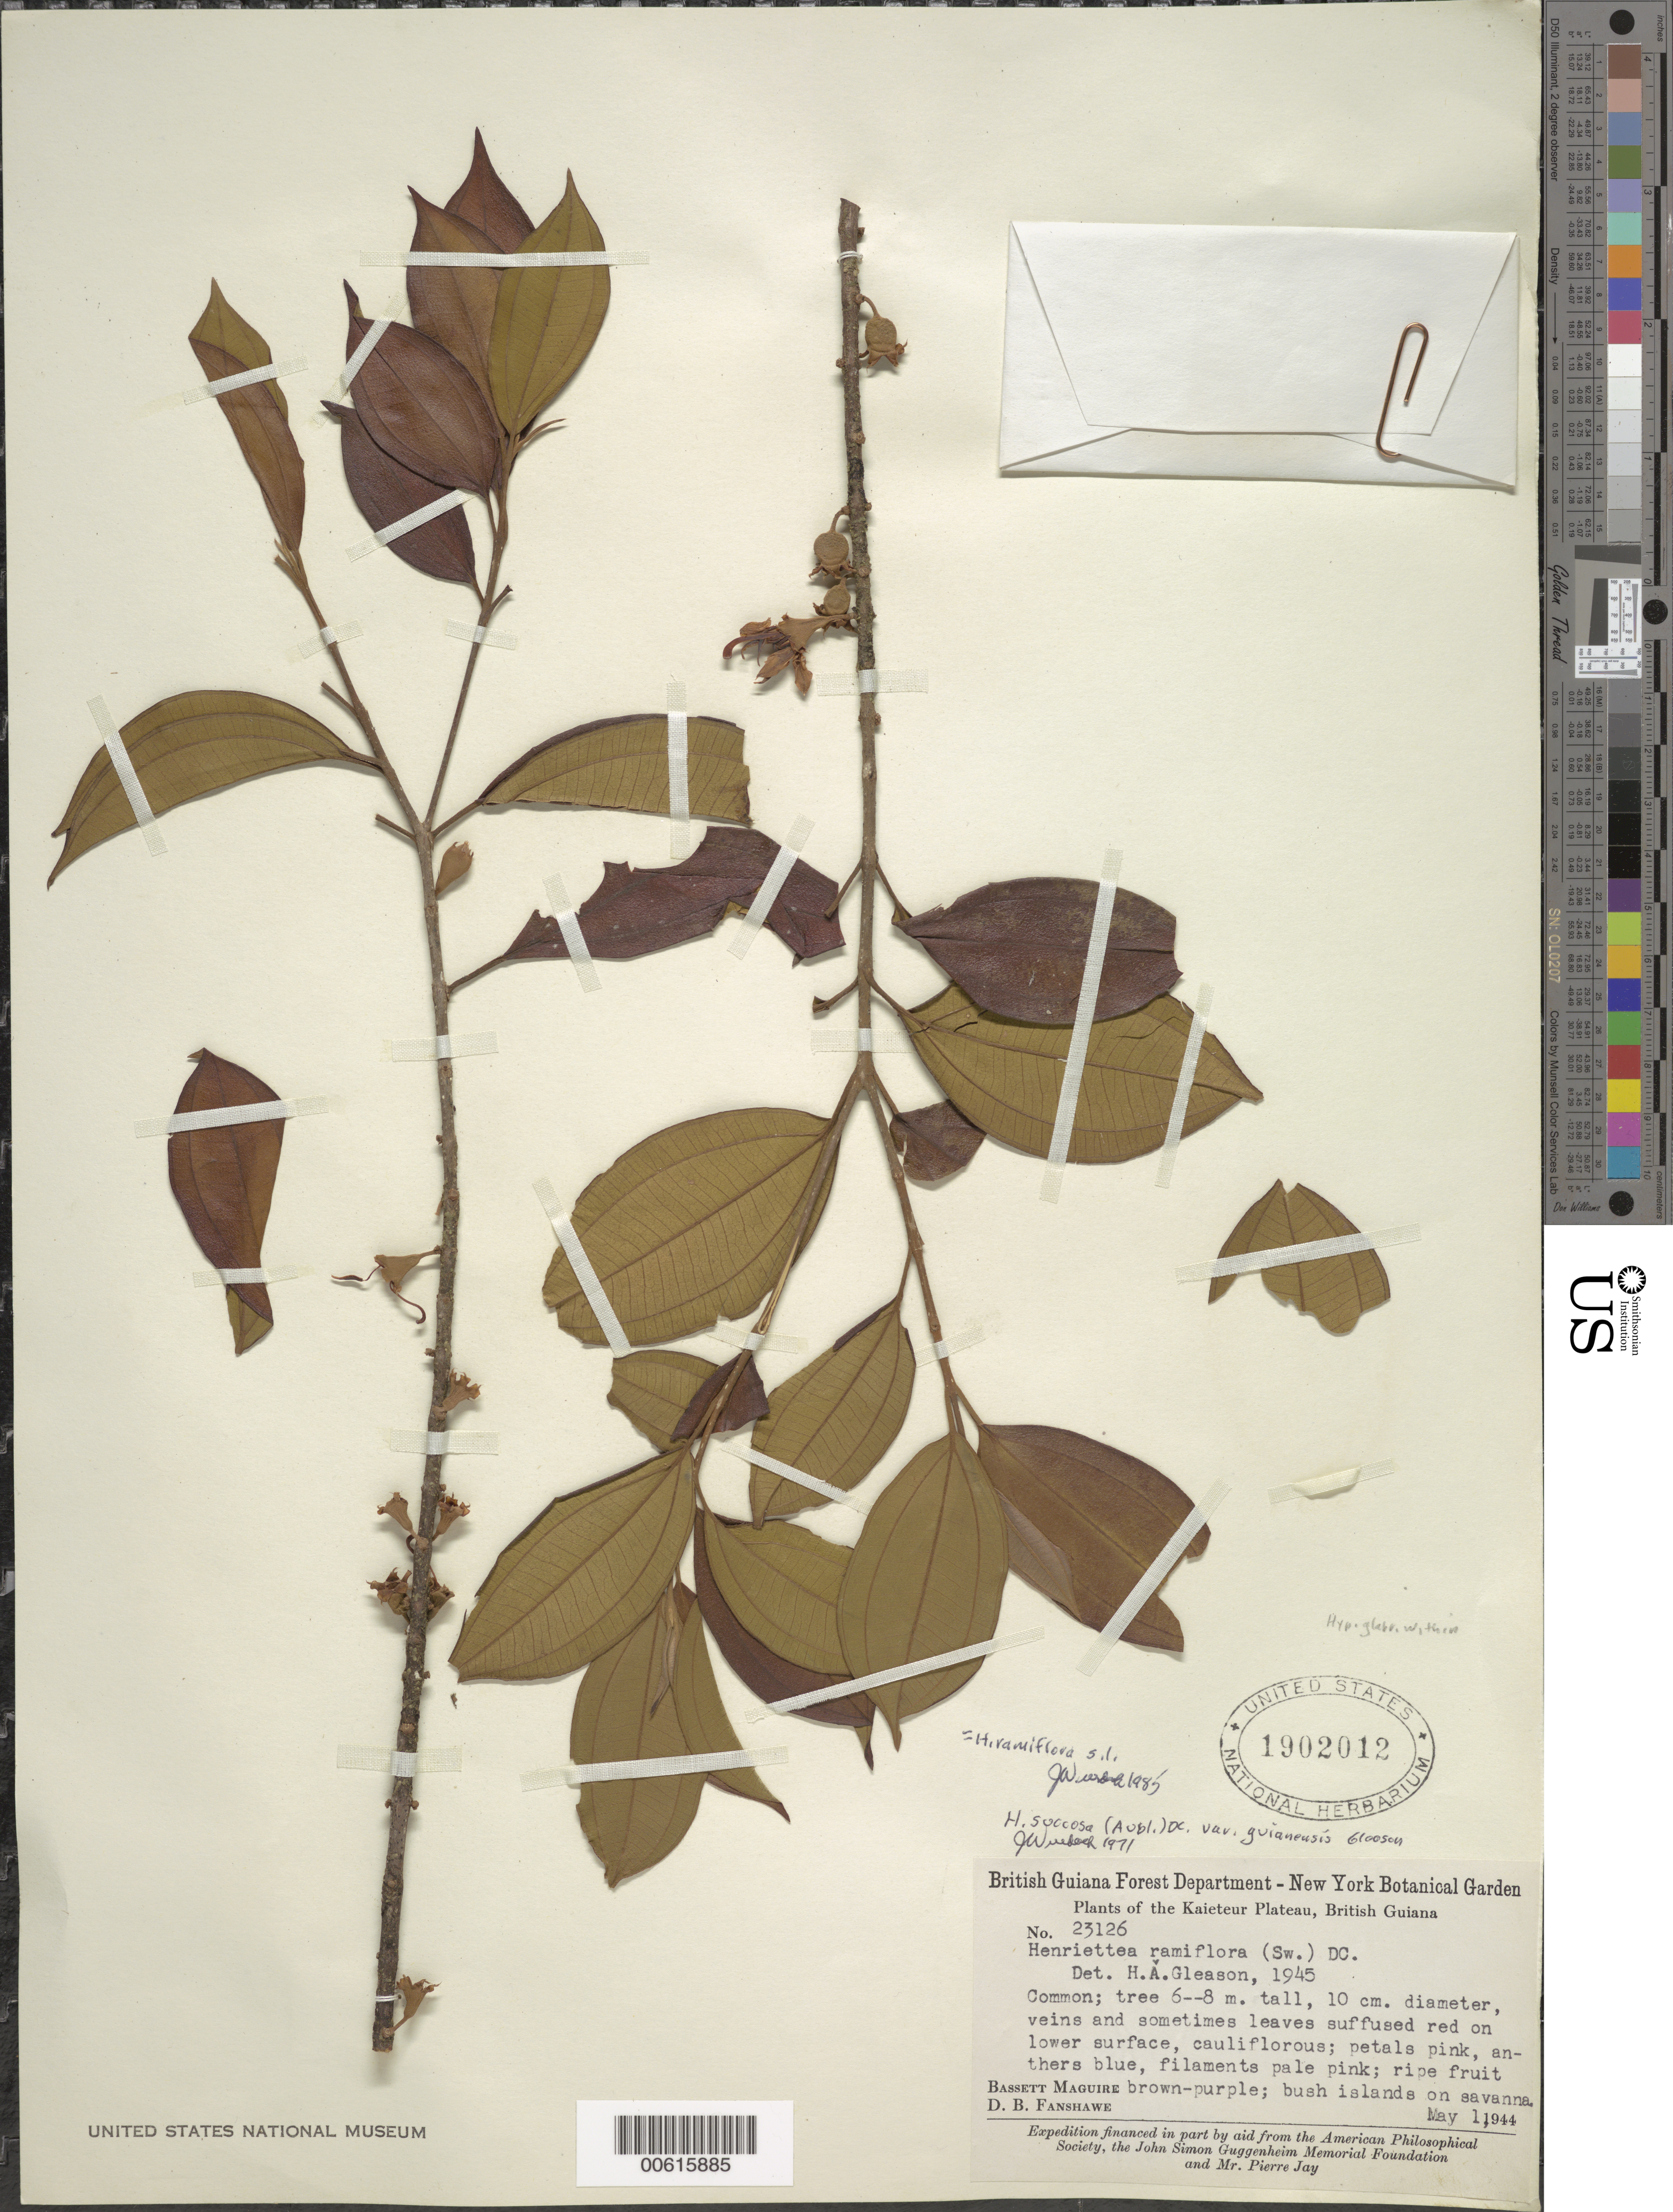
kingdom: Plantae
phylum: Tracheophyta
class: Magnoliopsida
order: Myrtales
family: Melastomataceae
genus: Henriettea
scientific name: Henriettea ramiflora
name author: (Sw.) DC.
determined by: Wurdack, John J., (US), US (UNITED STATES)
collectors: B. Maguire & D. B. Fanshawe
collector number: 23126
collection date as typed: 1-May-44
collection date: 1944-05-01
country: Guyana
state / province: Potaro-Siparuni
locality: Kaieteur Plateau, Kaieteur Savannas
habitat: Bush islands on savanna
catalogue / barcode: US 1902012